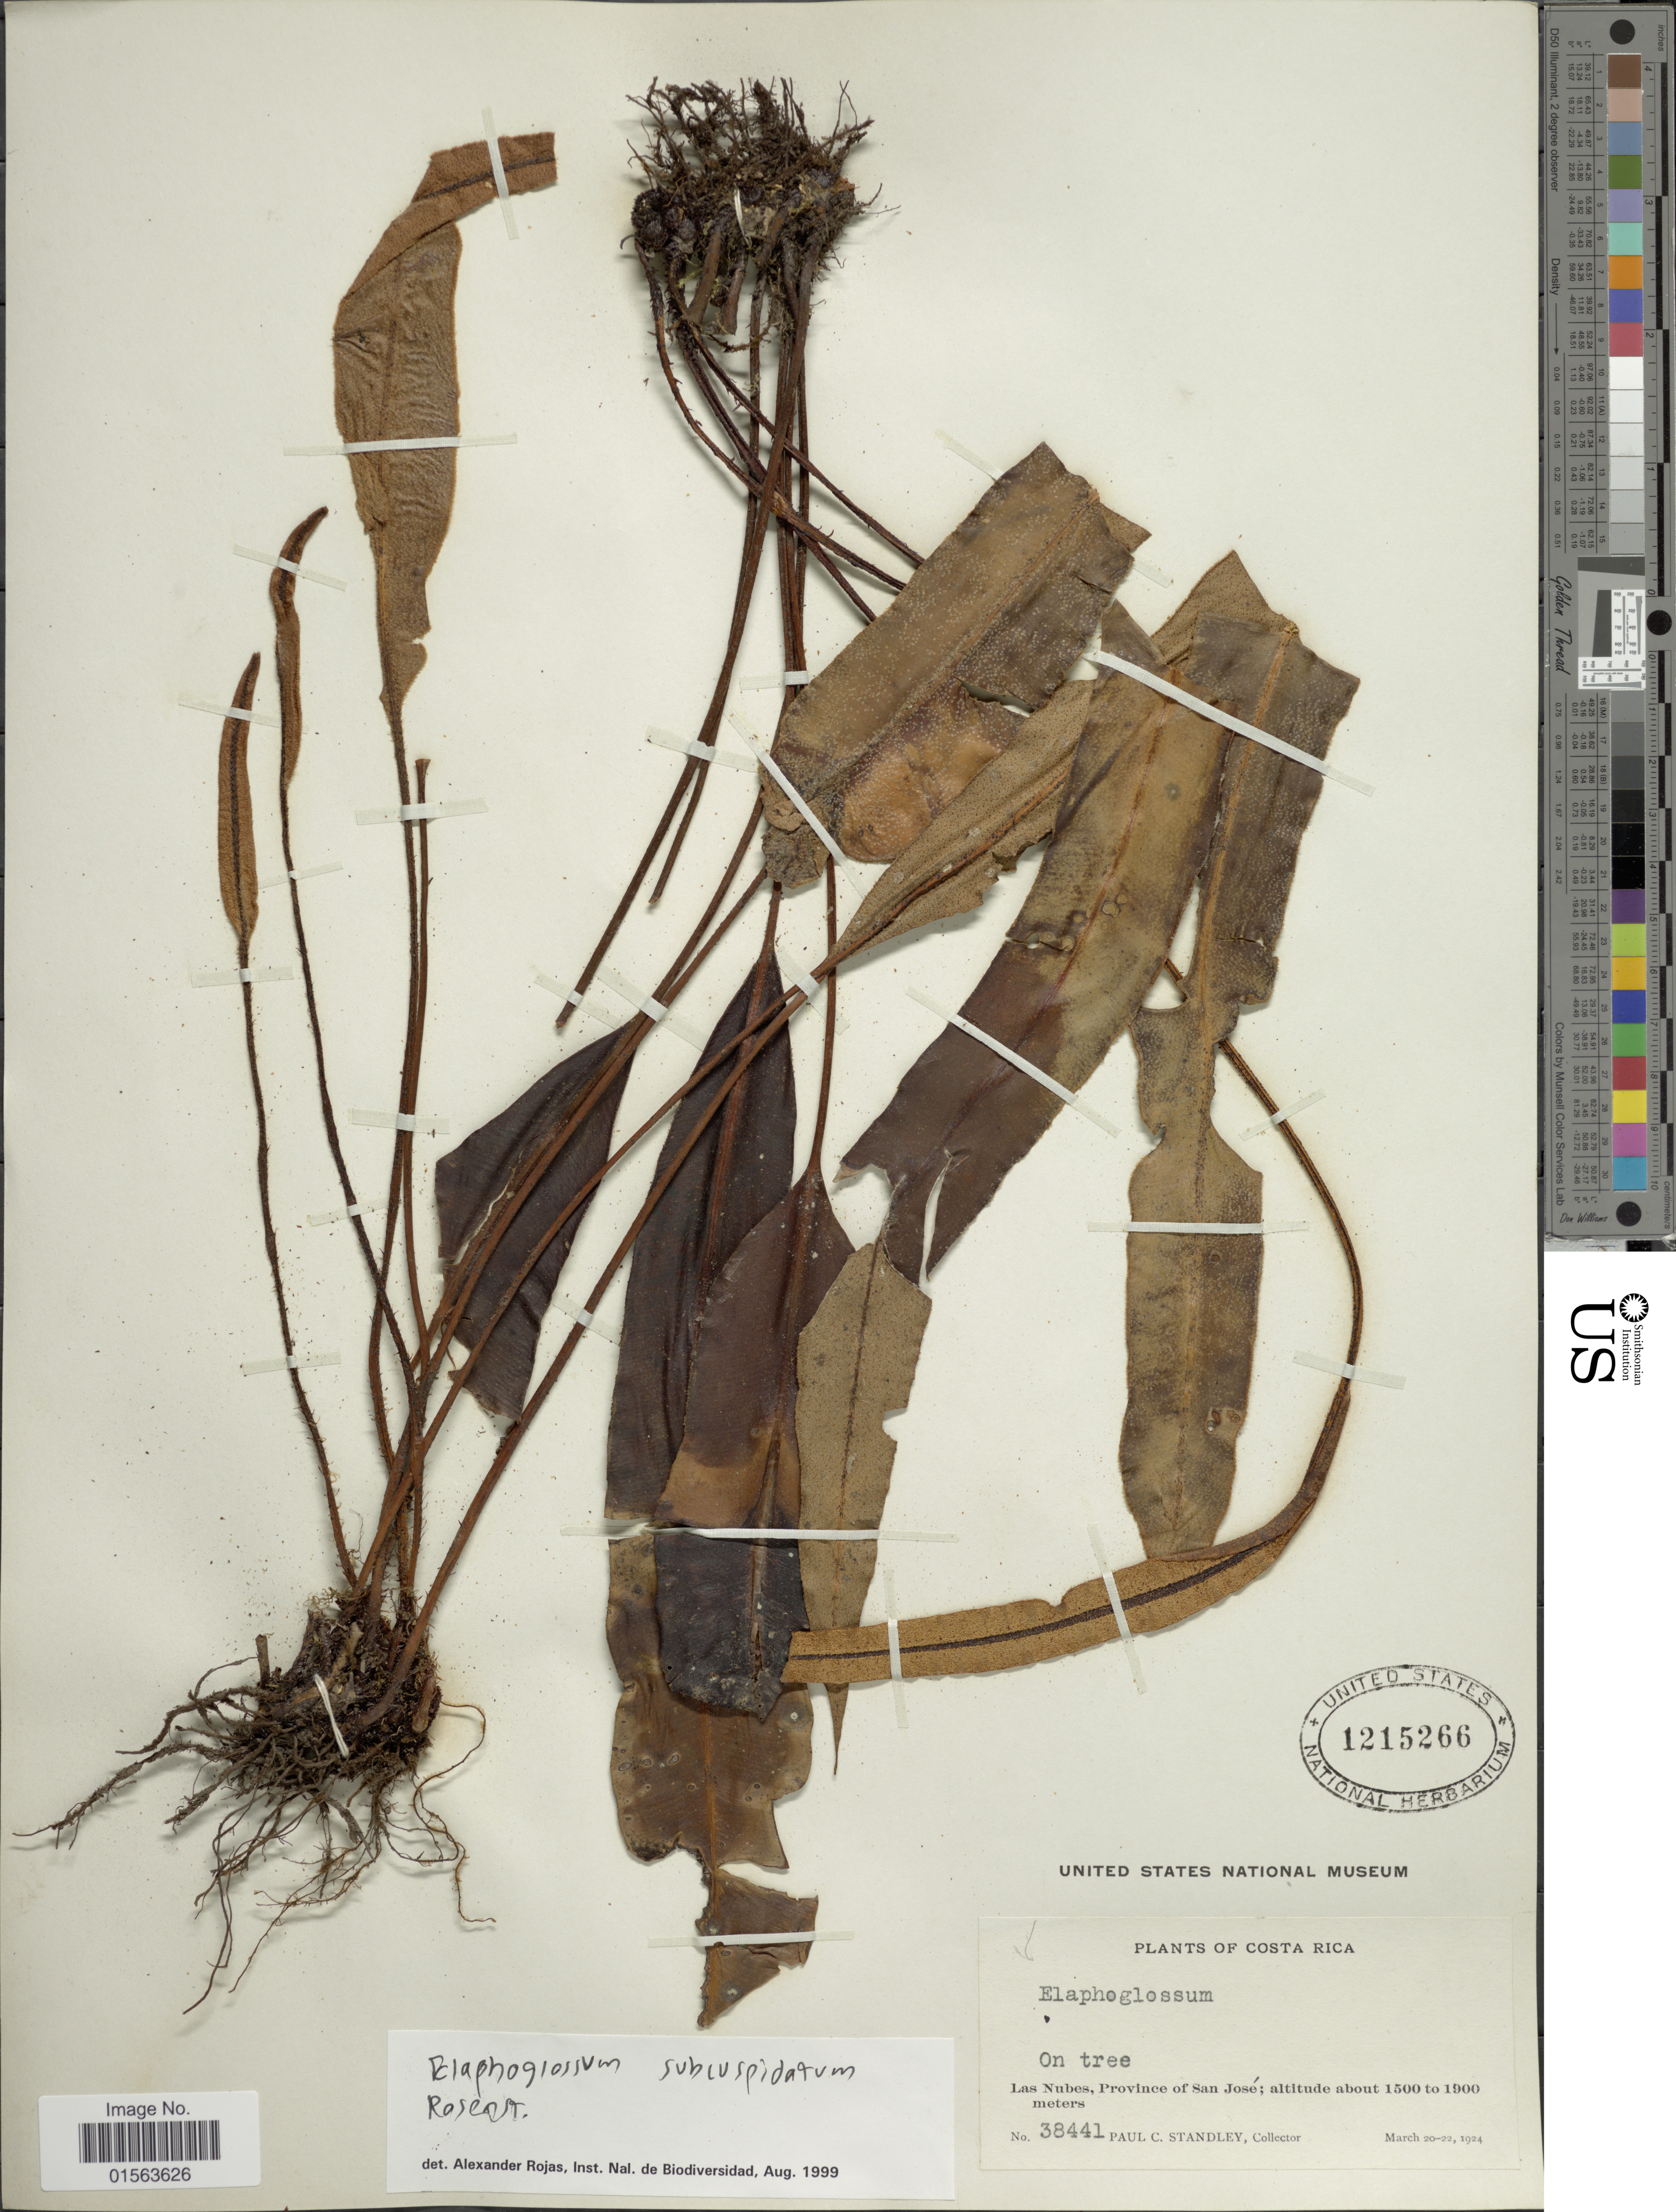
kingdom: Plantae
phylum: Tracheophyta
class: Polypodiopsida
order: Polypodiales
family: Dryopteridaceae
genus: Elaphoglossum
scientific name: Elaphoglossum subcuspidatum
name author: Rosenst.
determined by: Matos, F. B.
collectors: P. C. Standley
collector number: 38441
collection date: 1924-03-20/1924-03-22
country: Costa Rica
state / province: San José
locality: Las Nubes, Province of San Jose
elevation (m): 1500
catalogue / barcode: US 1215266